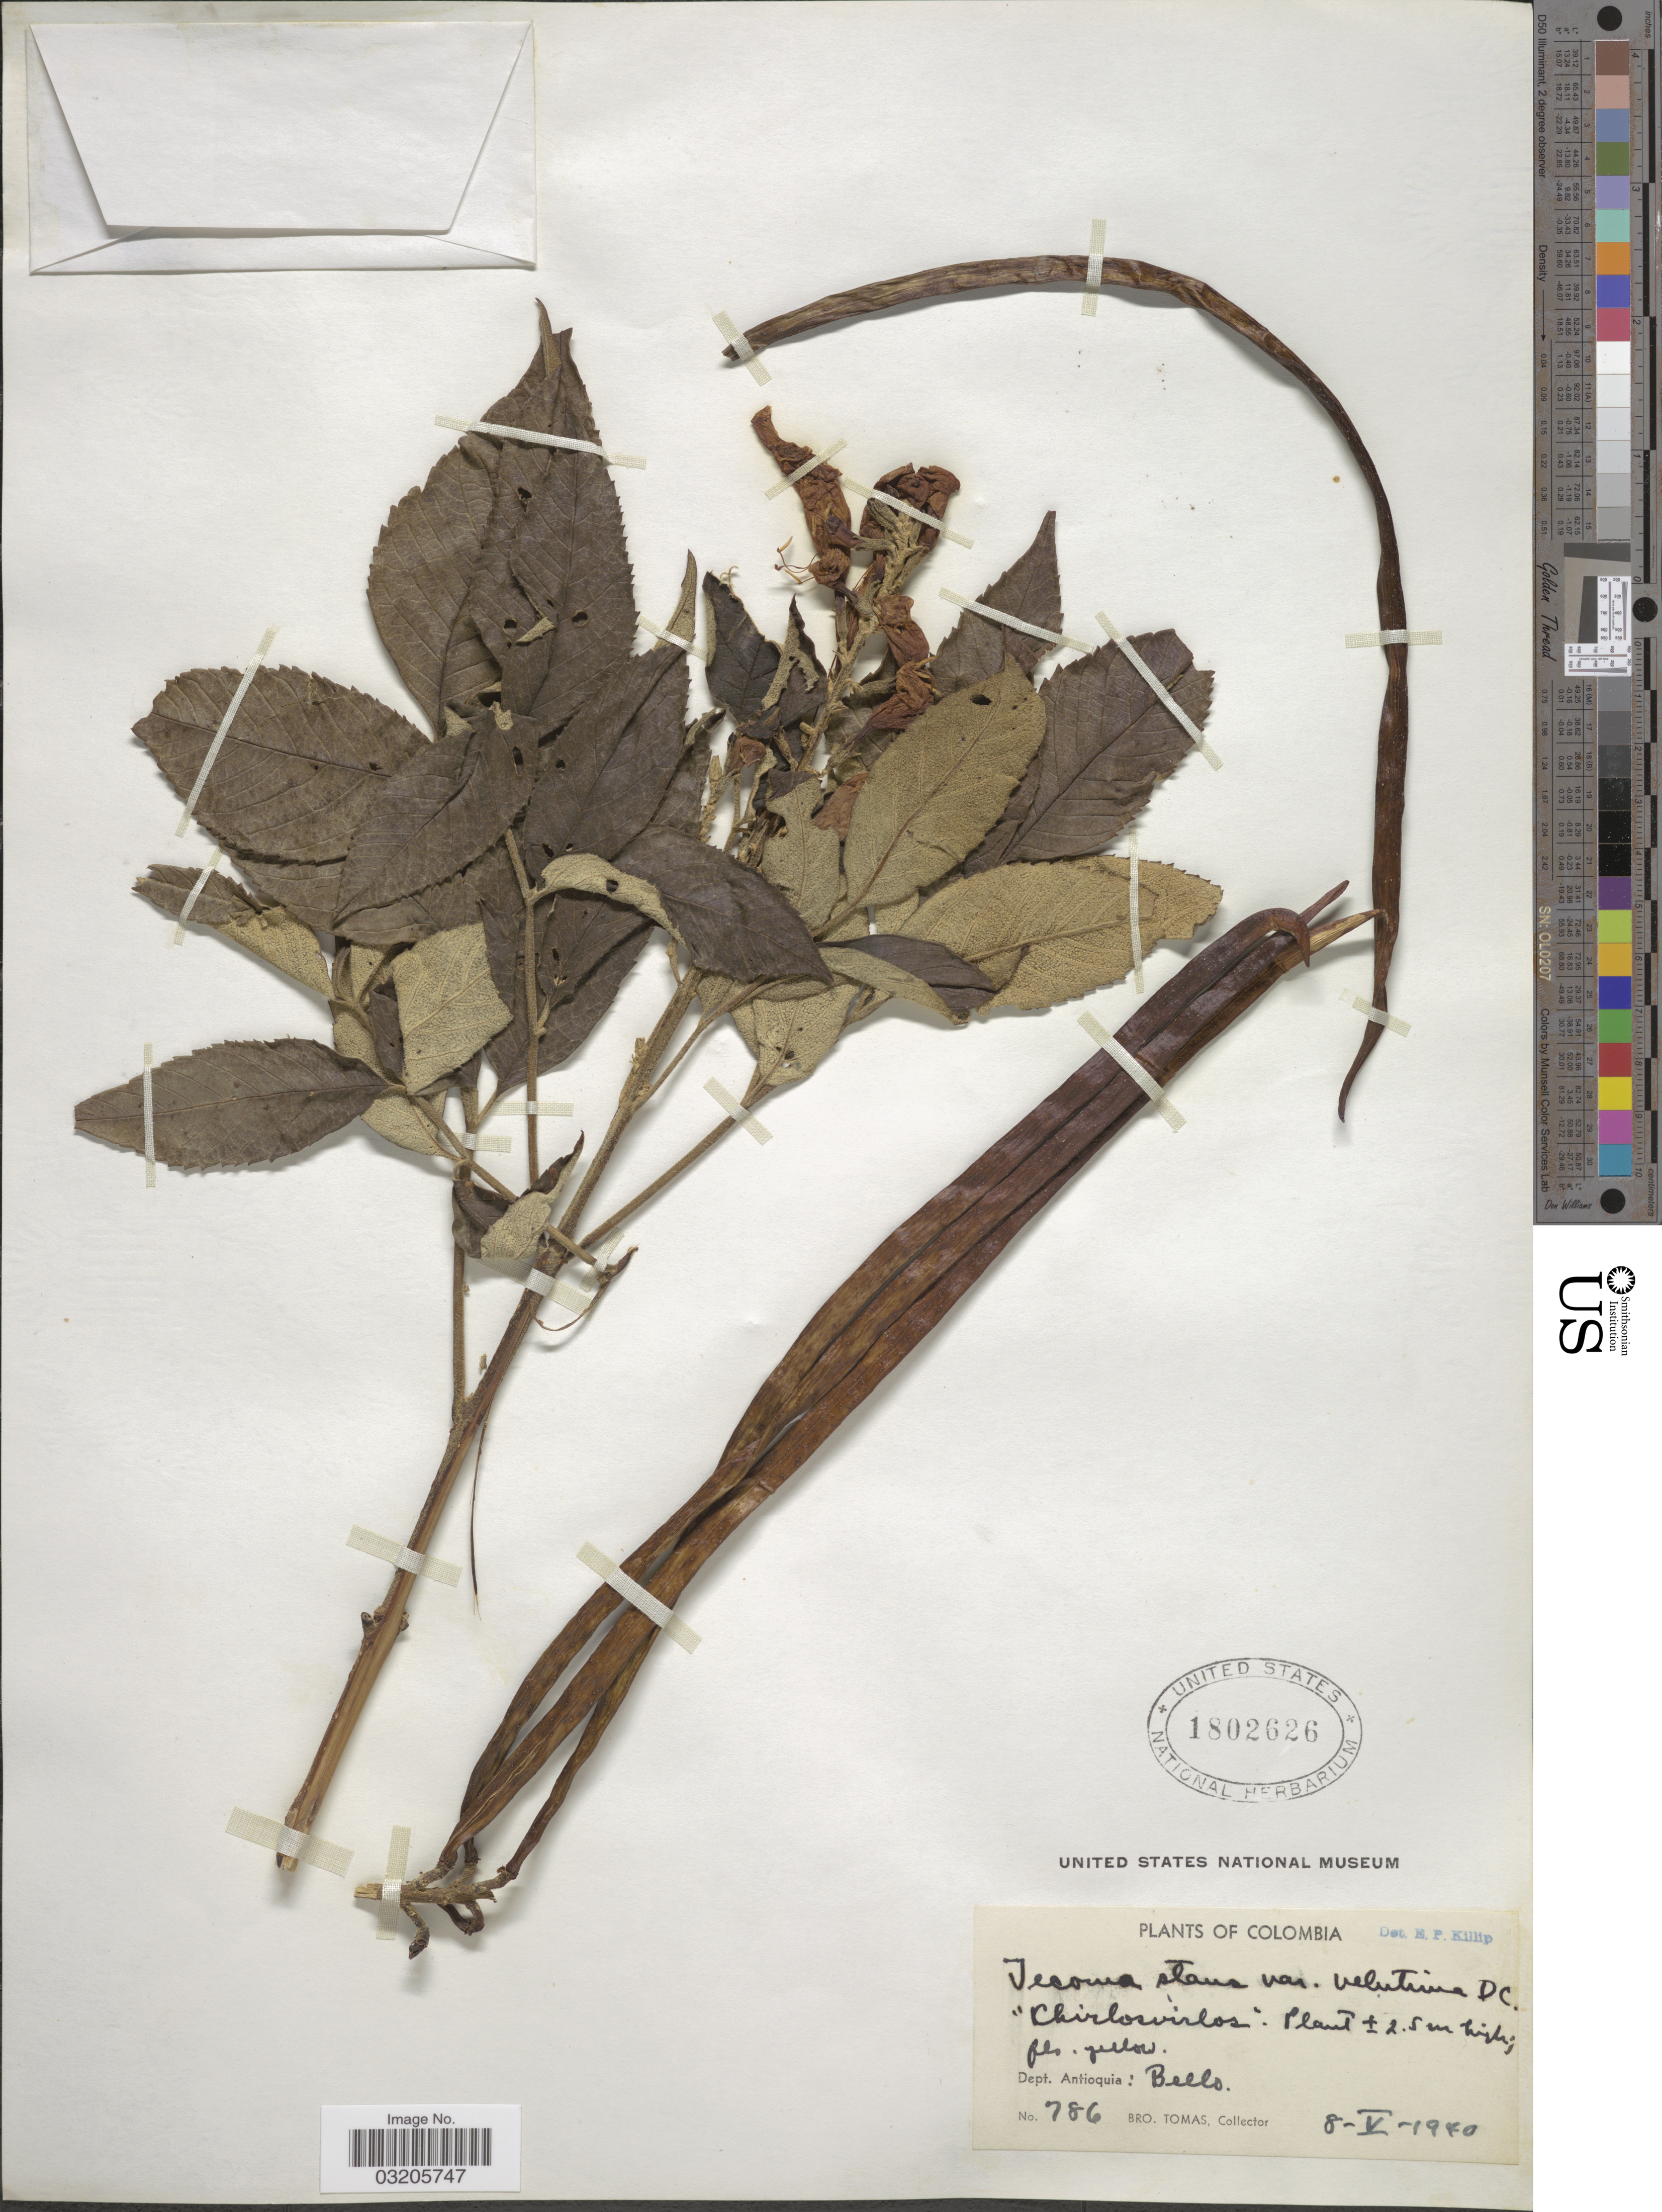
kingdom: Plantae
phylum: Tracheophyta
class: Magnoliopsida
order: Lamiales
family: Bignoniaceae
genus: Tecoma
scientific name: Tecoma stans var. velutina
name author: DC.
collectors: B. Tomas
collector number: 786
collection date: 1940-05-08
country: Colombia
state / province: Antioquia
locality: Dept. Antioquia: Bello.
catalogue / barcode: US 1802626